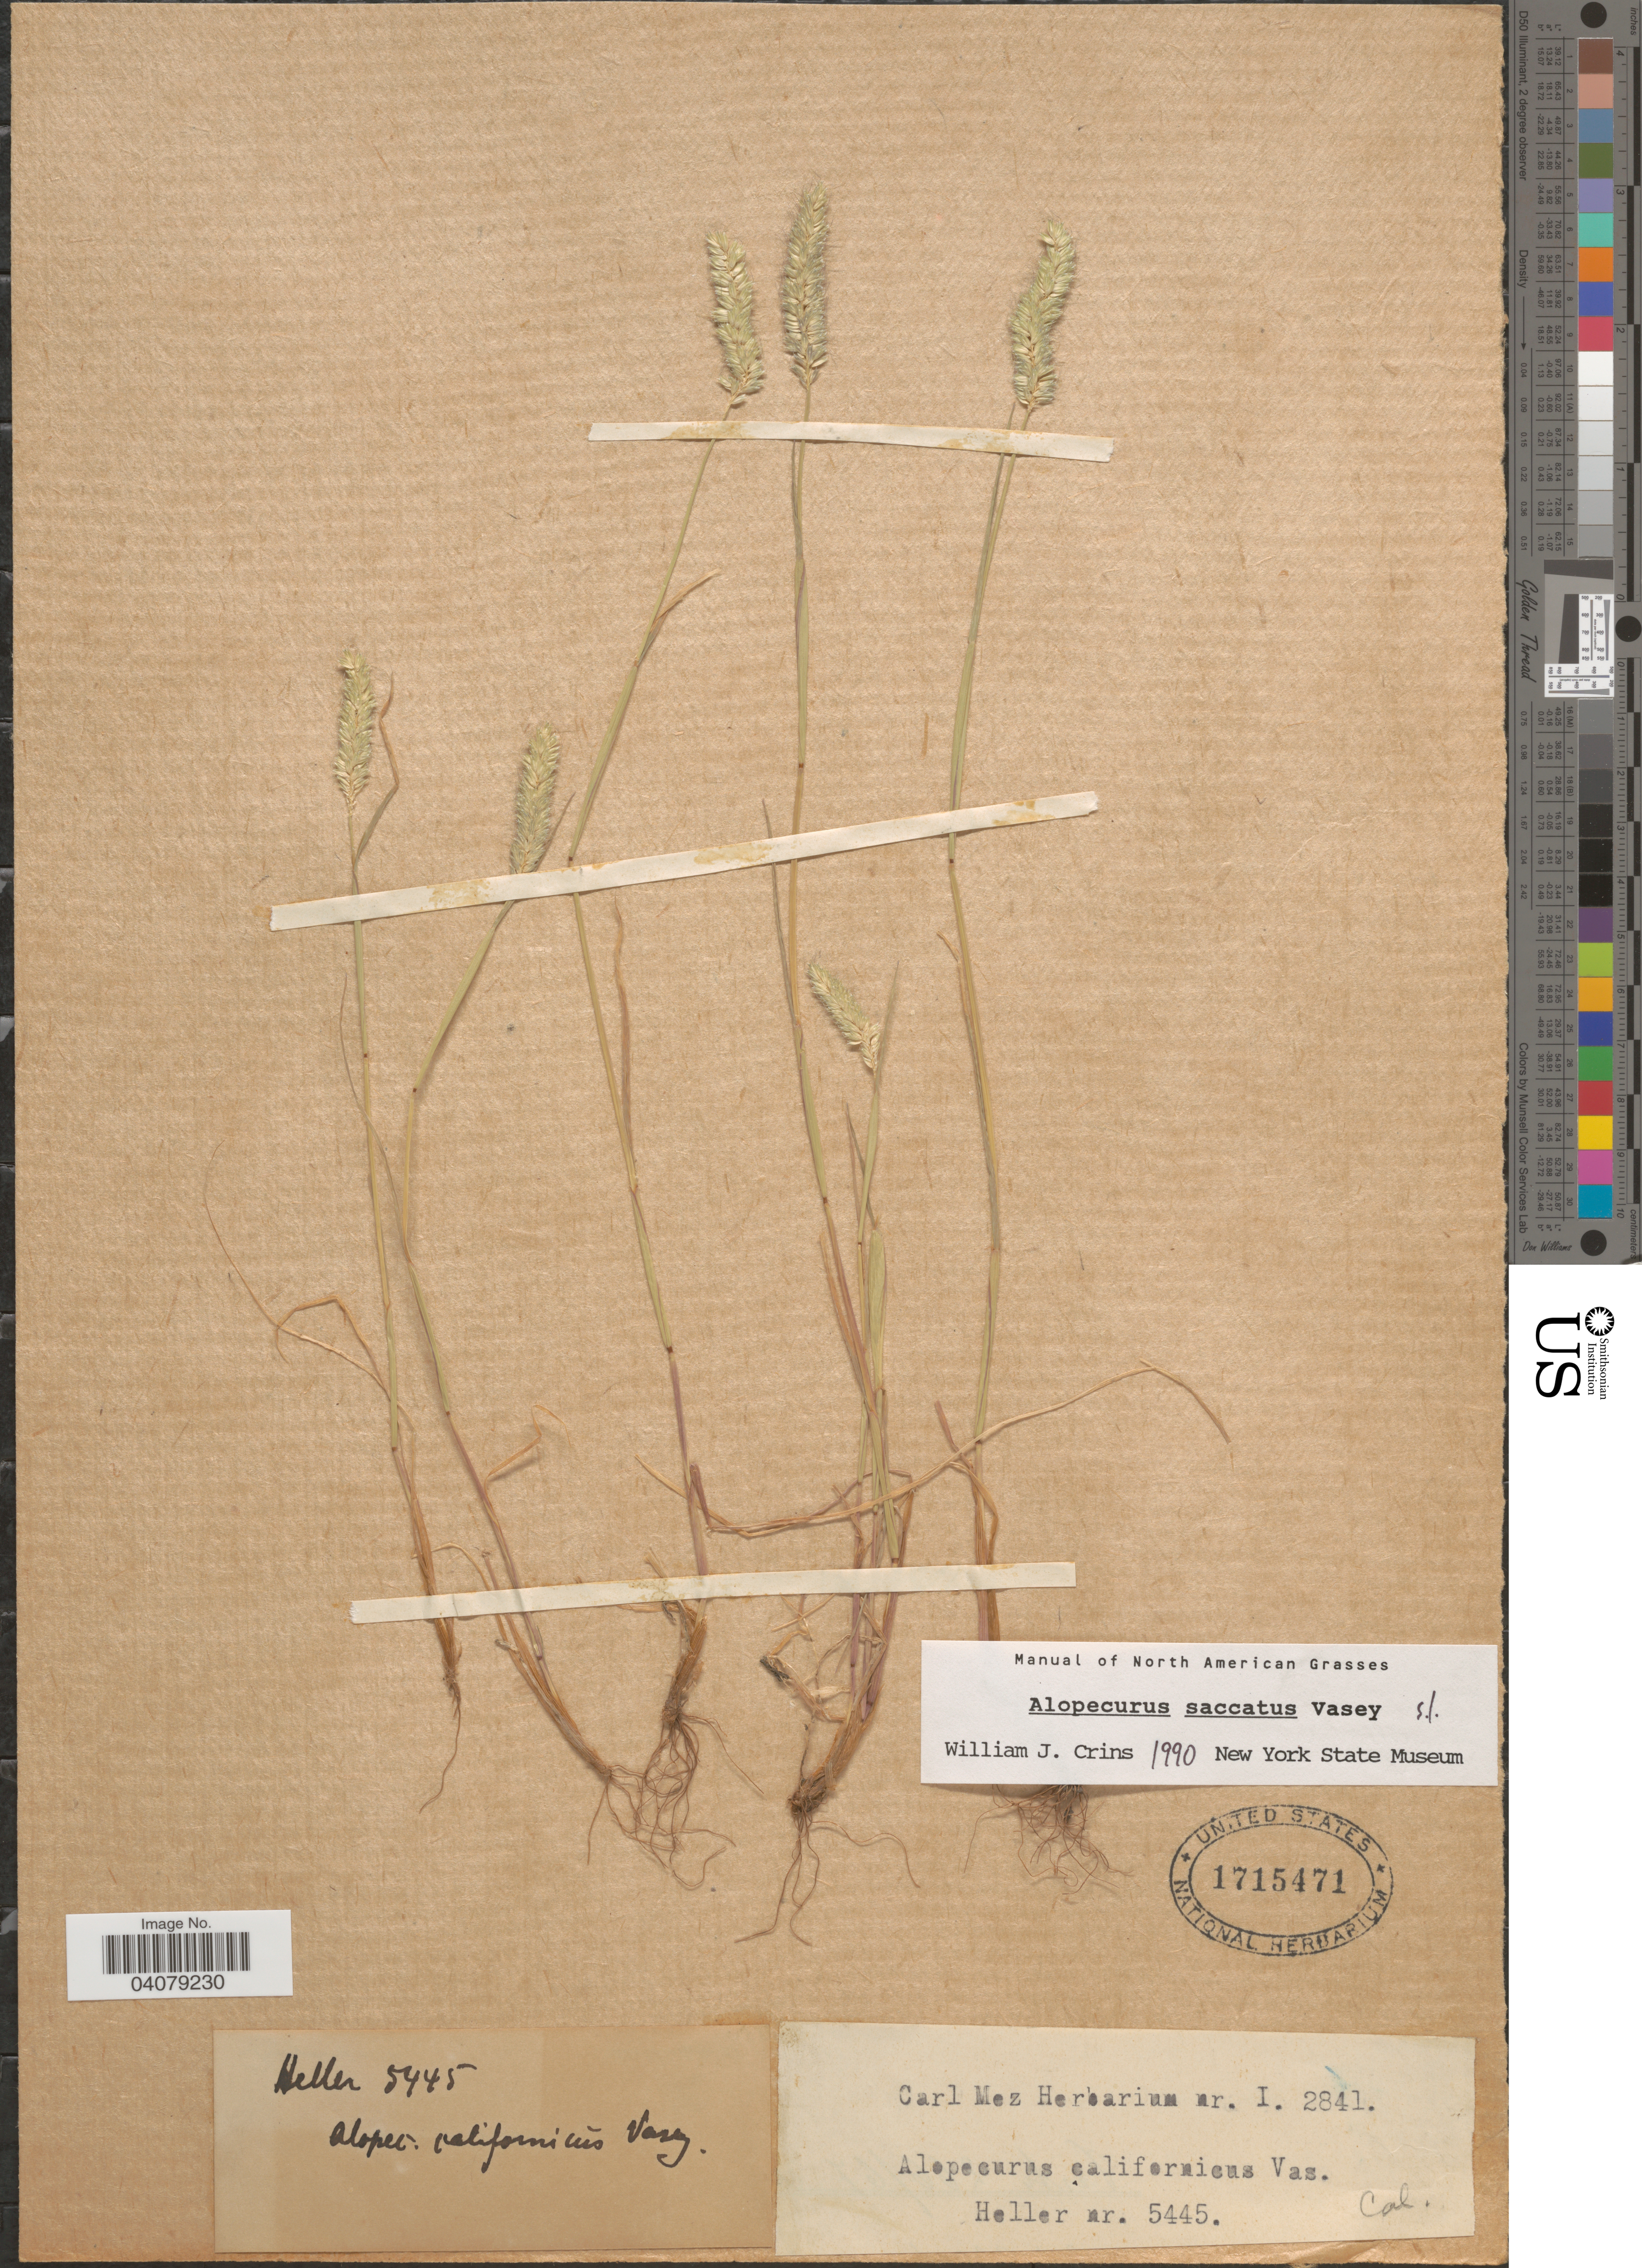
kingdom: Plantae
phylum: Tracheophyta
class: Liliopsida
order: Poales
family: Poaceae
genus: Alopecurus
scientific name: Alopecurus saccatus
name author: Vasey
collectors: -- Heller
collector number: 5445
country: United States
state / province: California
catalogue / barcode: US 1715471